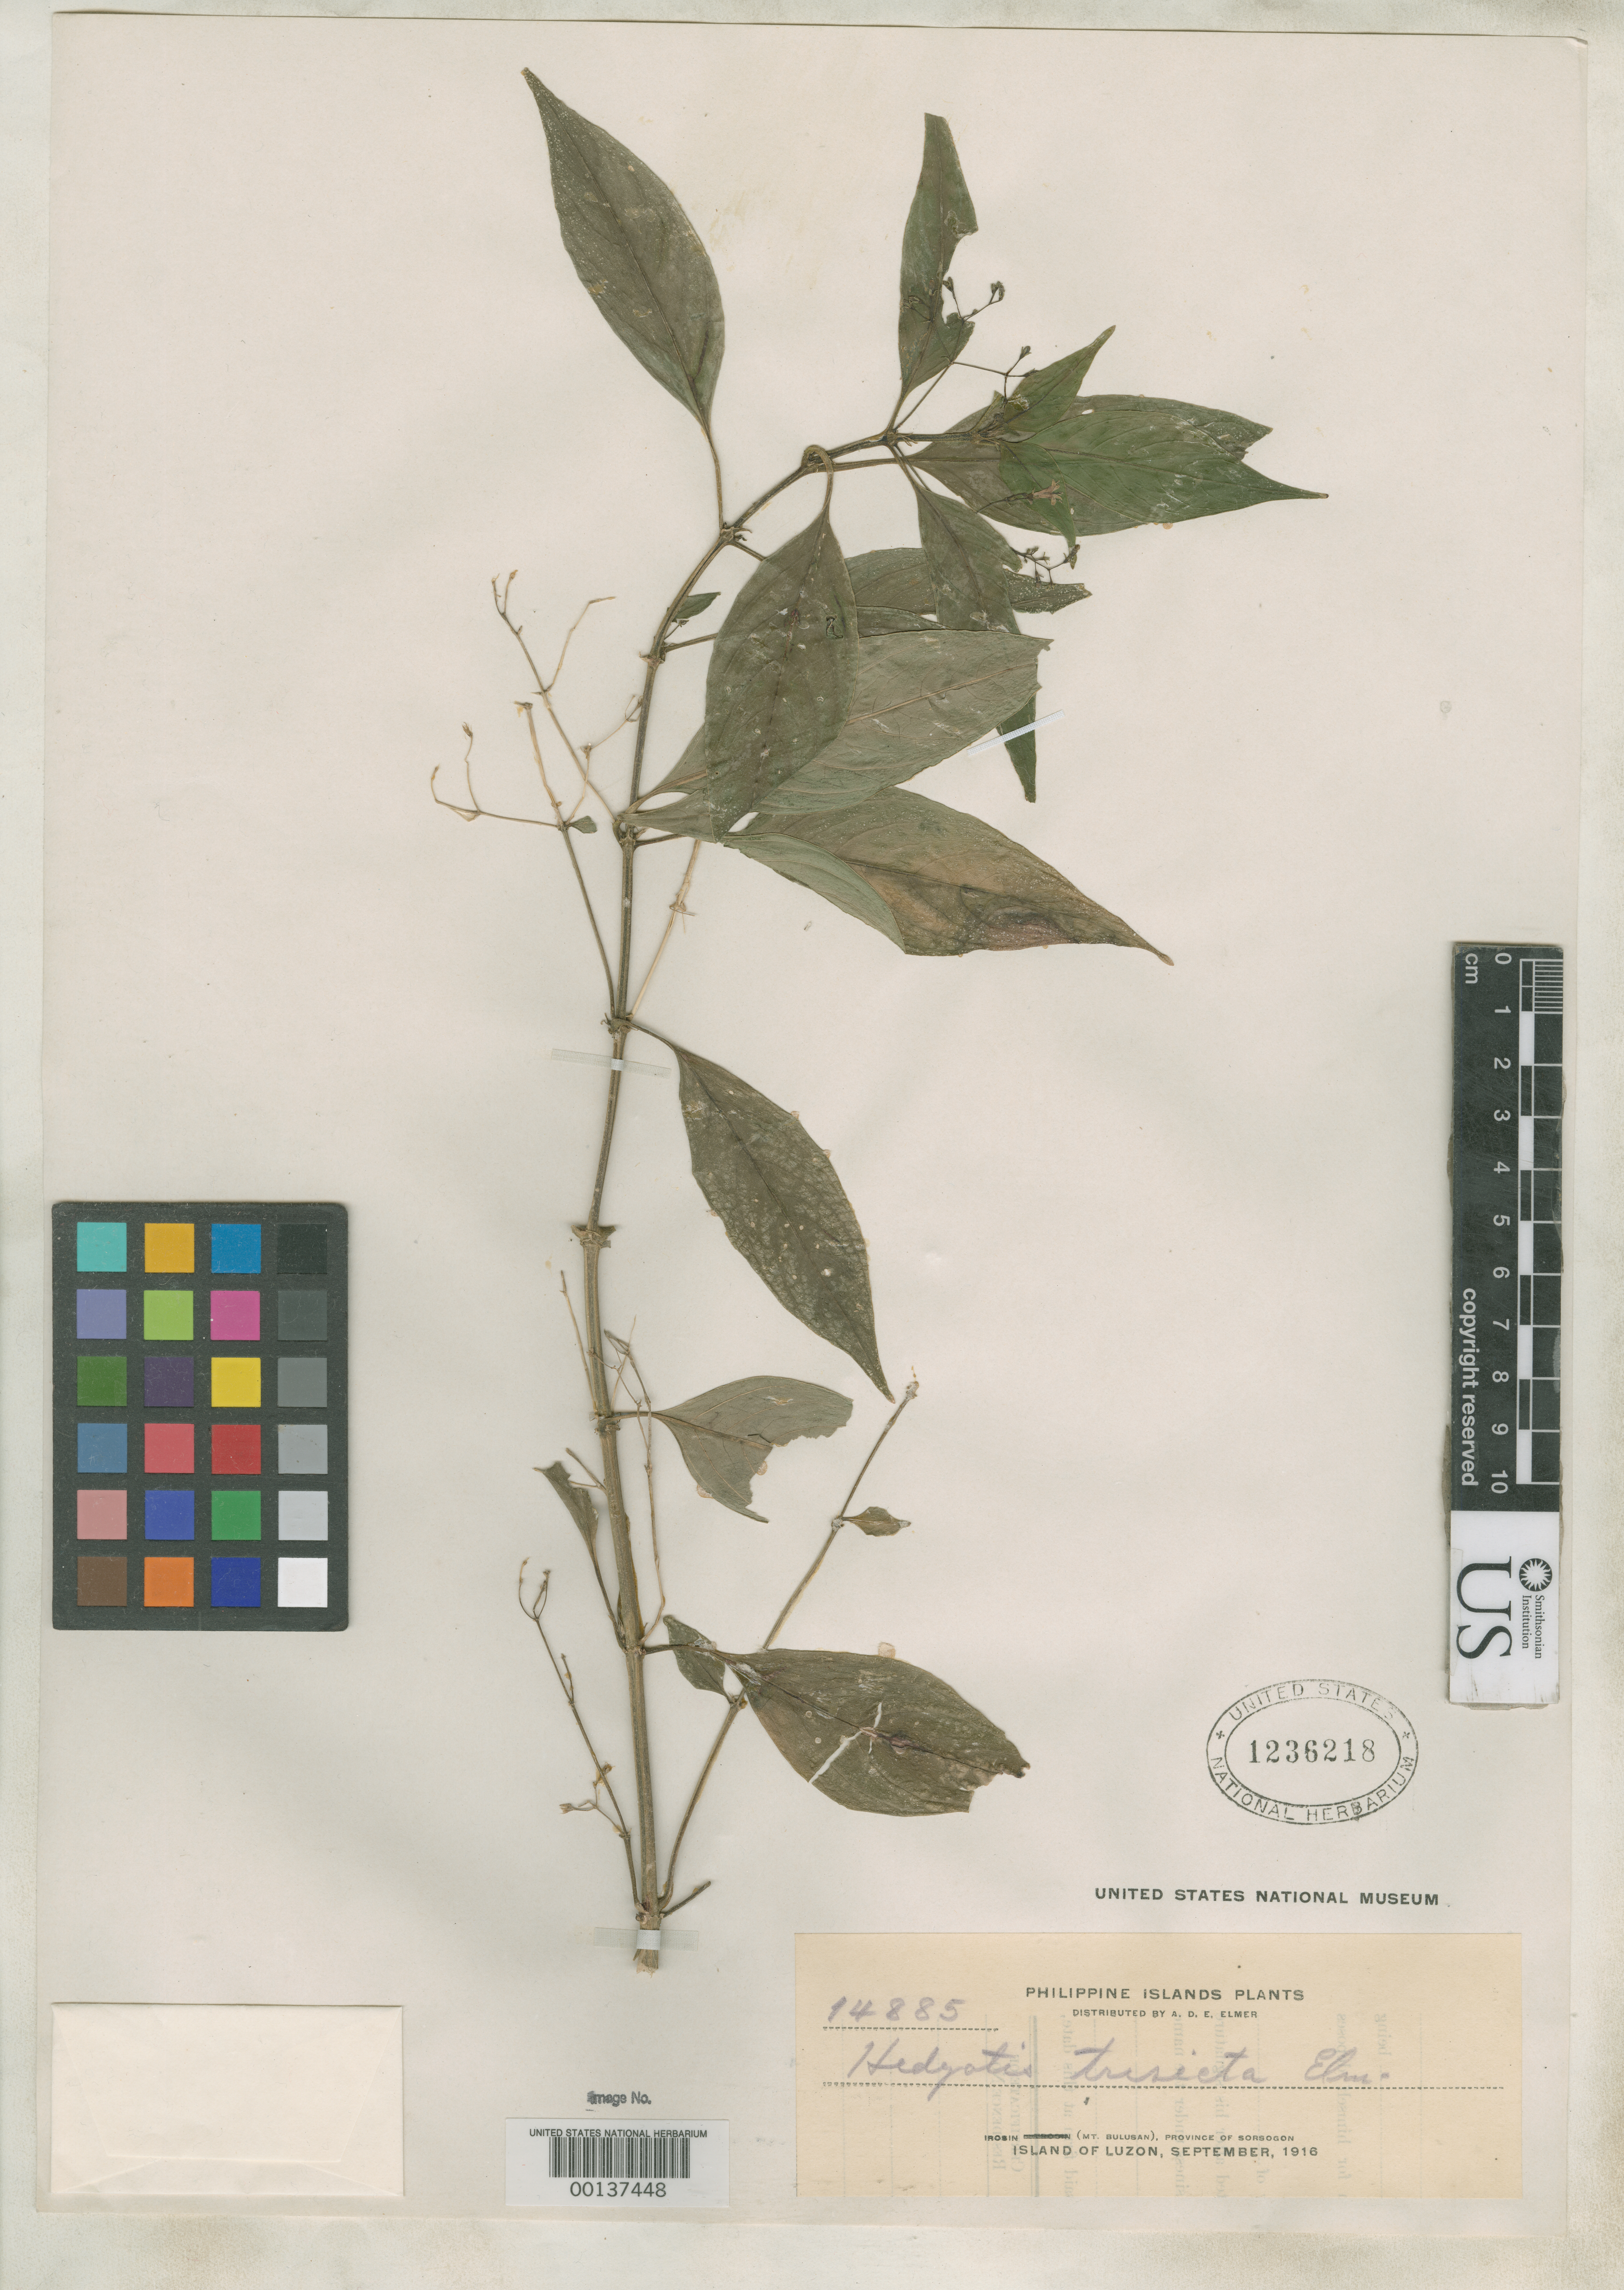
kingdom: Plantae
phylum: Tracheophyta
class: Magnoliopsida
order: Gentianales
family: Rubiaceae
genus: Hedyotis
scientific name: Hedyotis trisecta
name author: Elmer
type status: Type Fragment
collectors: A. D. E. Elmer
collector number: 14885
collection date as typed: Sep 1916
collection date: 1916-09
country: Philippines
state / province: Bicol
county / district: Sorsogon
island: Luzon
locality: Irosin, Mt. Bulusan.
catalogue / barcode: US 1236218